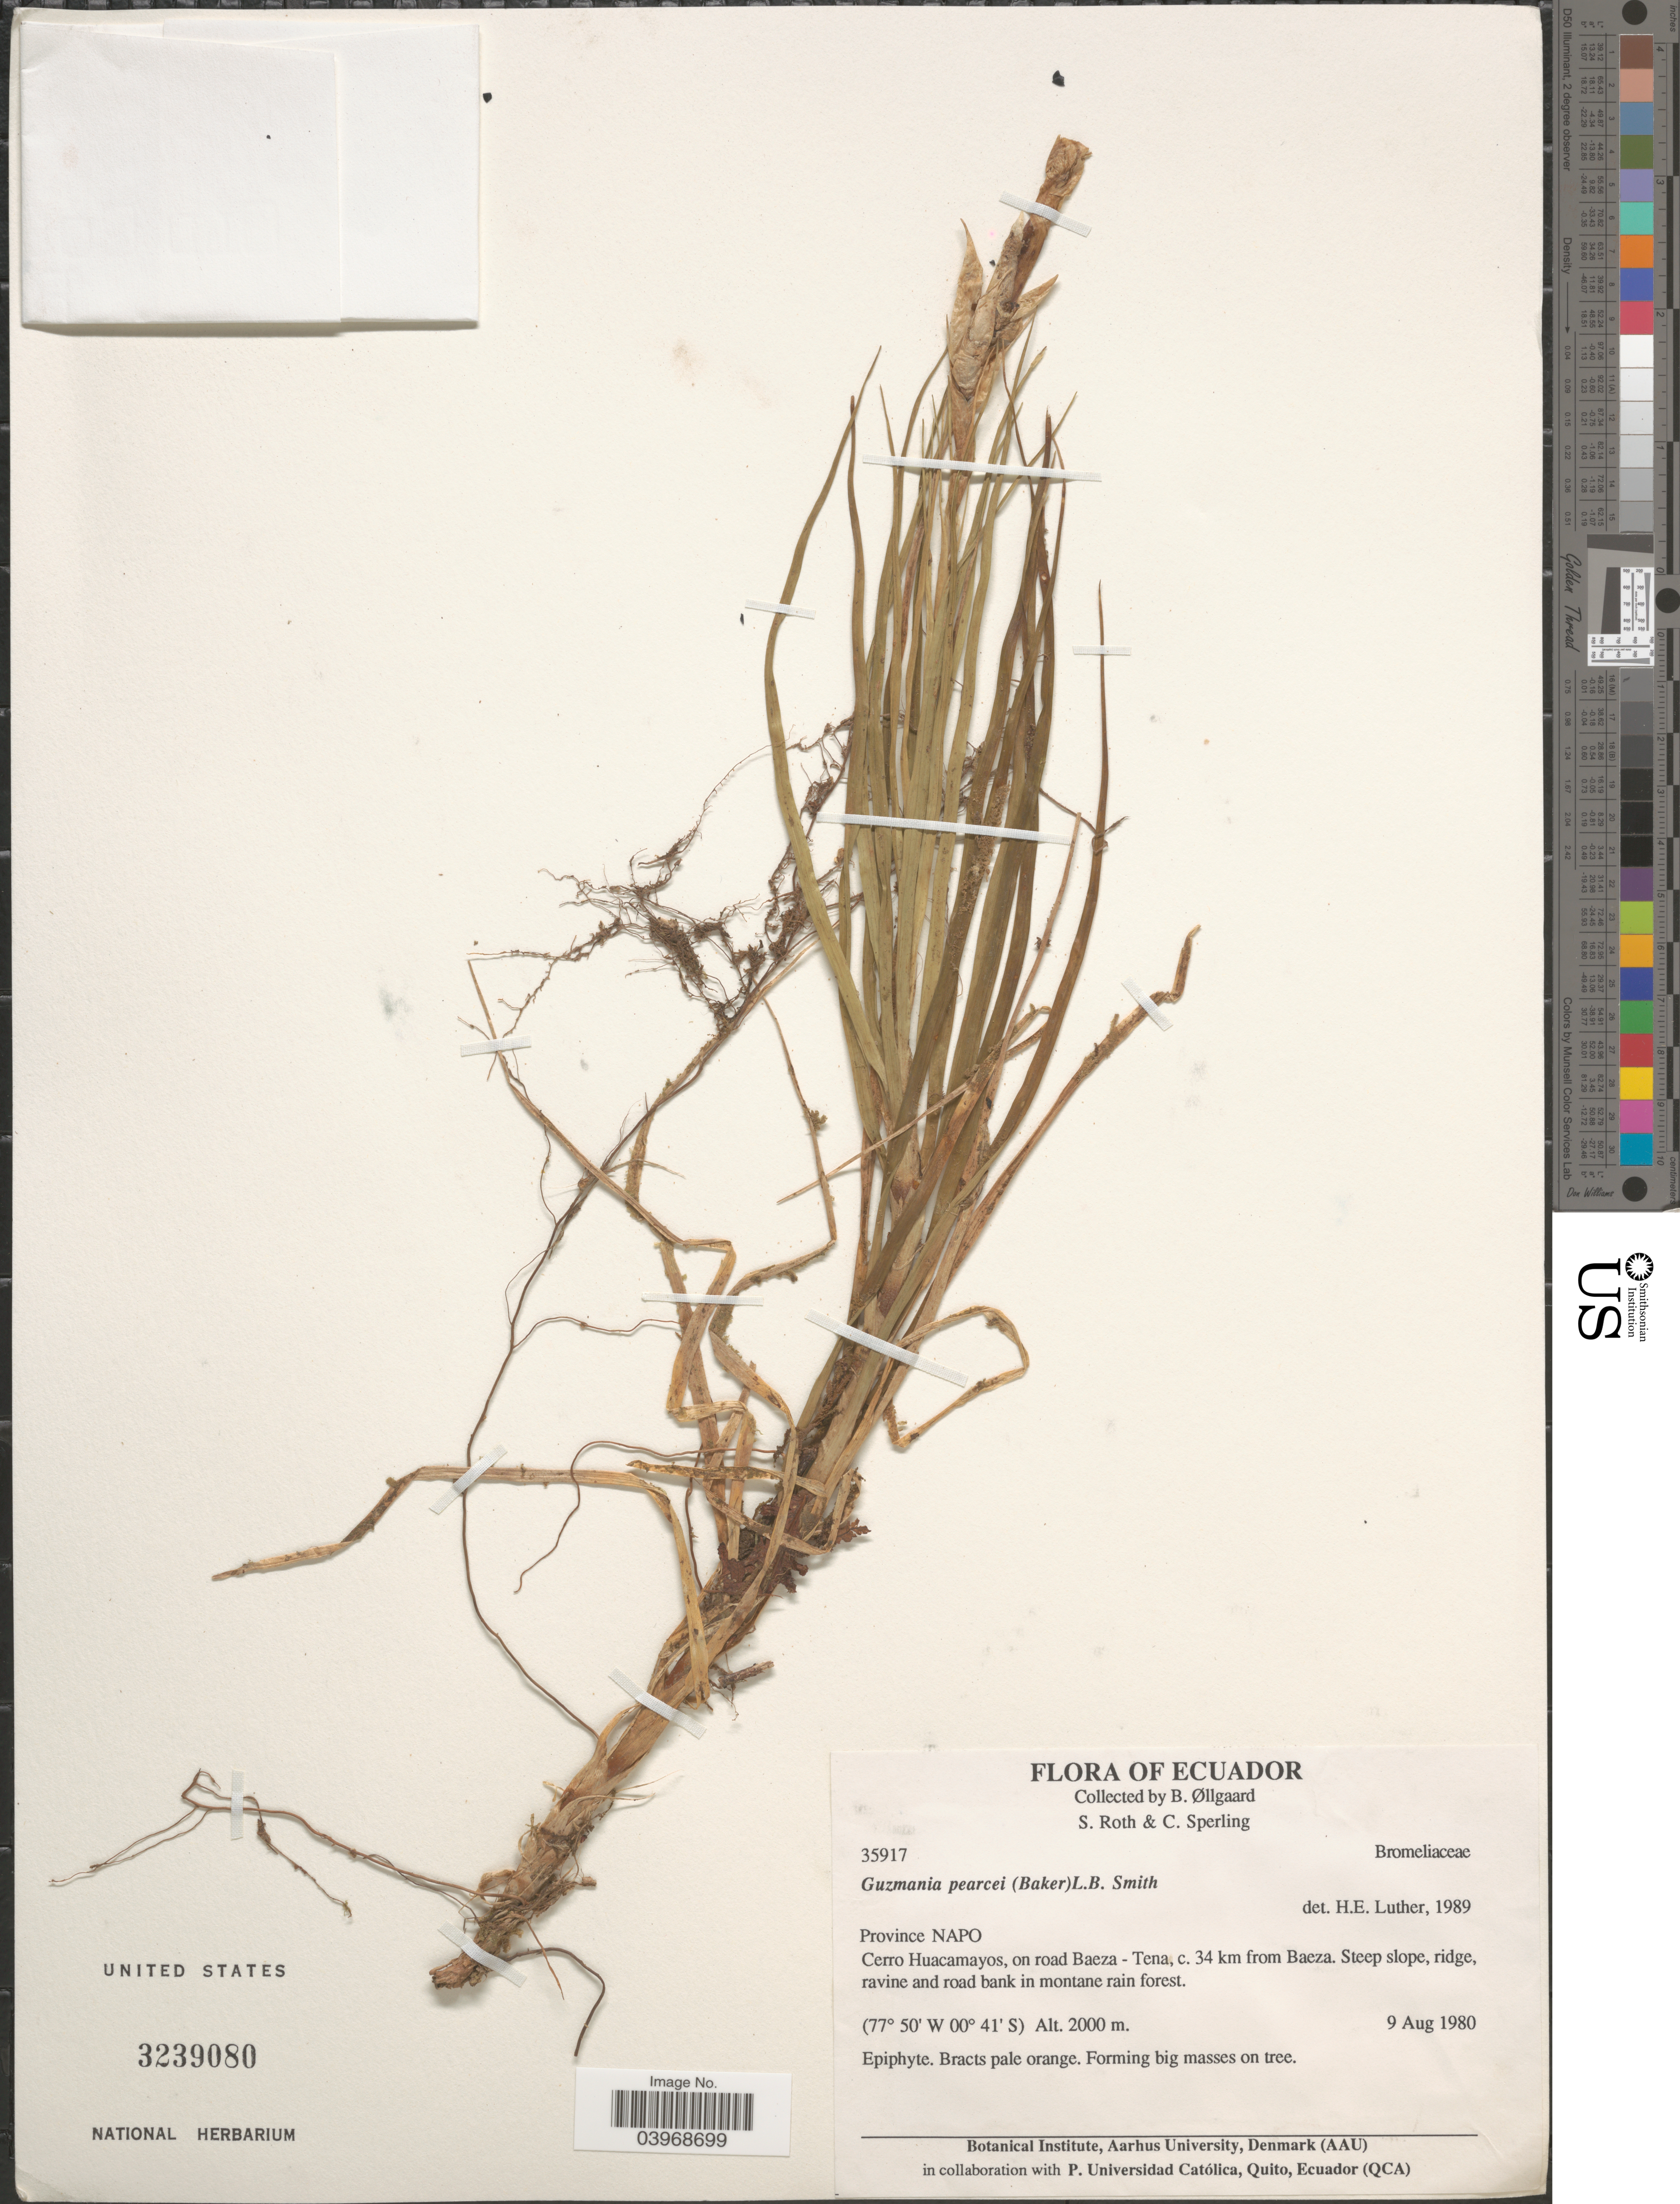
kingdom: Plantae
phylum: Tracheophyta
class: Liliopsida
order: Poales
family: Bromeliaceae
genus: Guzmania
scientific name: Guzmania pearcei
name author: L.B. Sm.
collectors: B. Øllgaard, S. Roth & C. Sperling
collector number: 35917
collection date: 1980-08-09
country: Ecuador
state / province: Napo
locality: Cerro Huacamayos, on road Baeza - Tena, c. 34 km from Baeza. Steep slope, ridge, ravine and road bank in montane rain forest.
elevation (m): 2000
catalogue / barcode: US 3239080